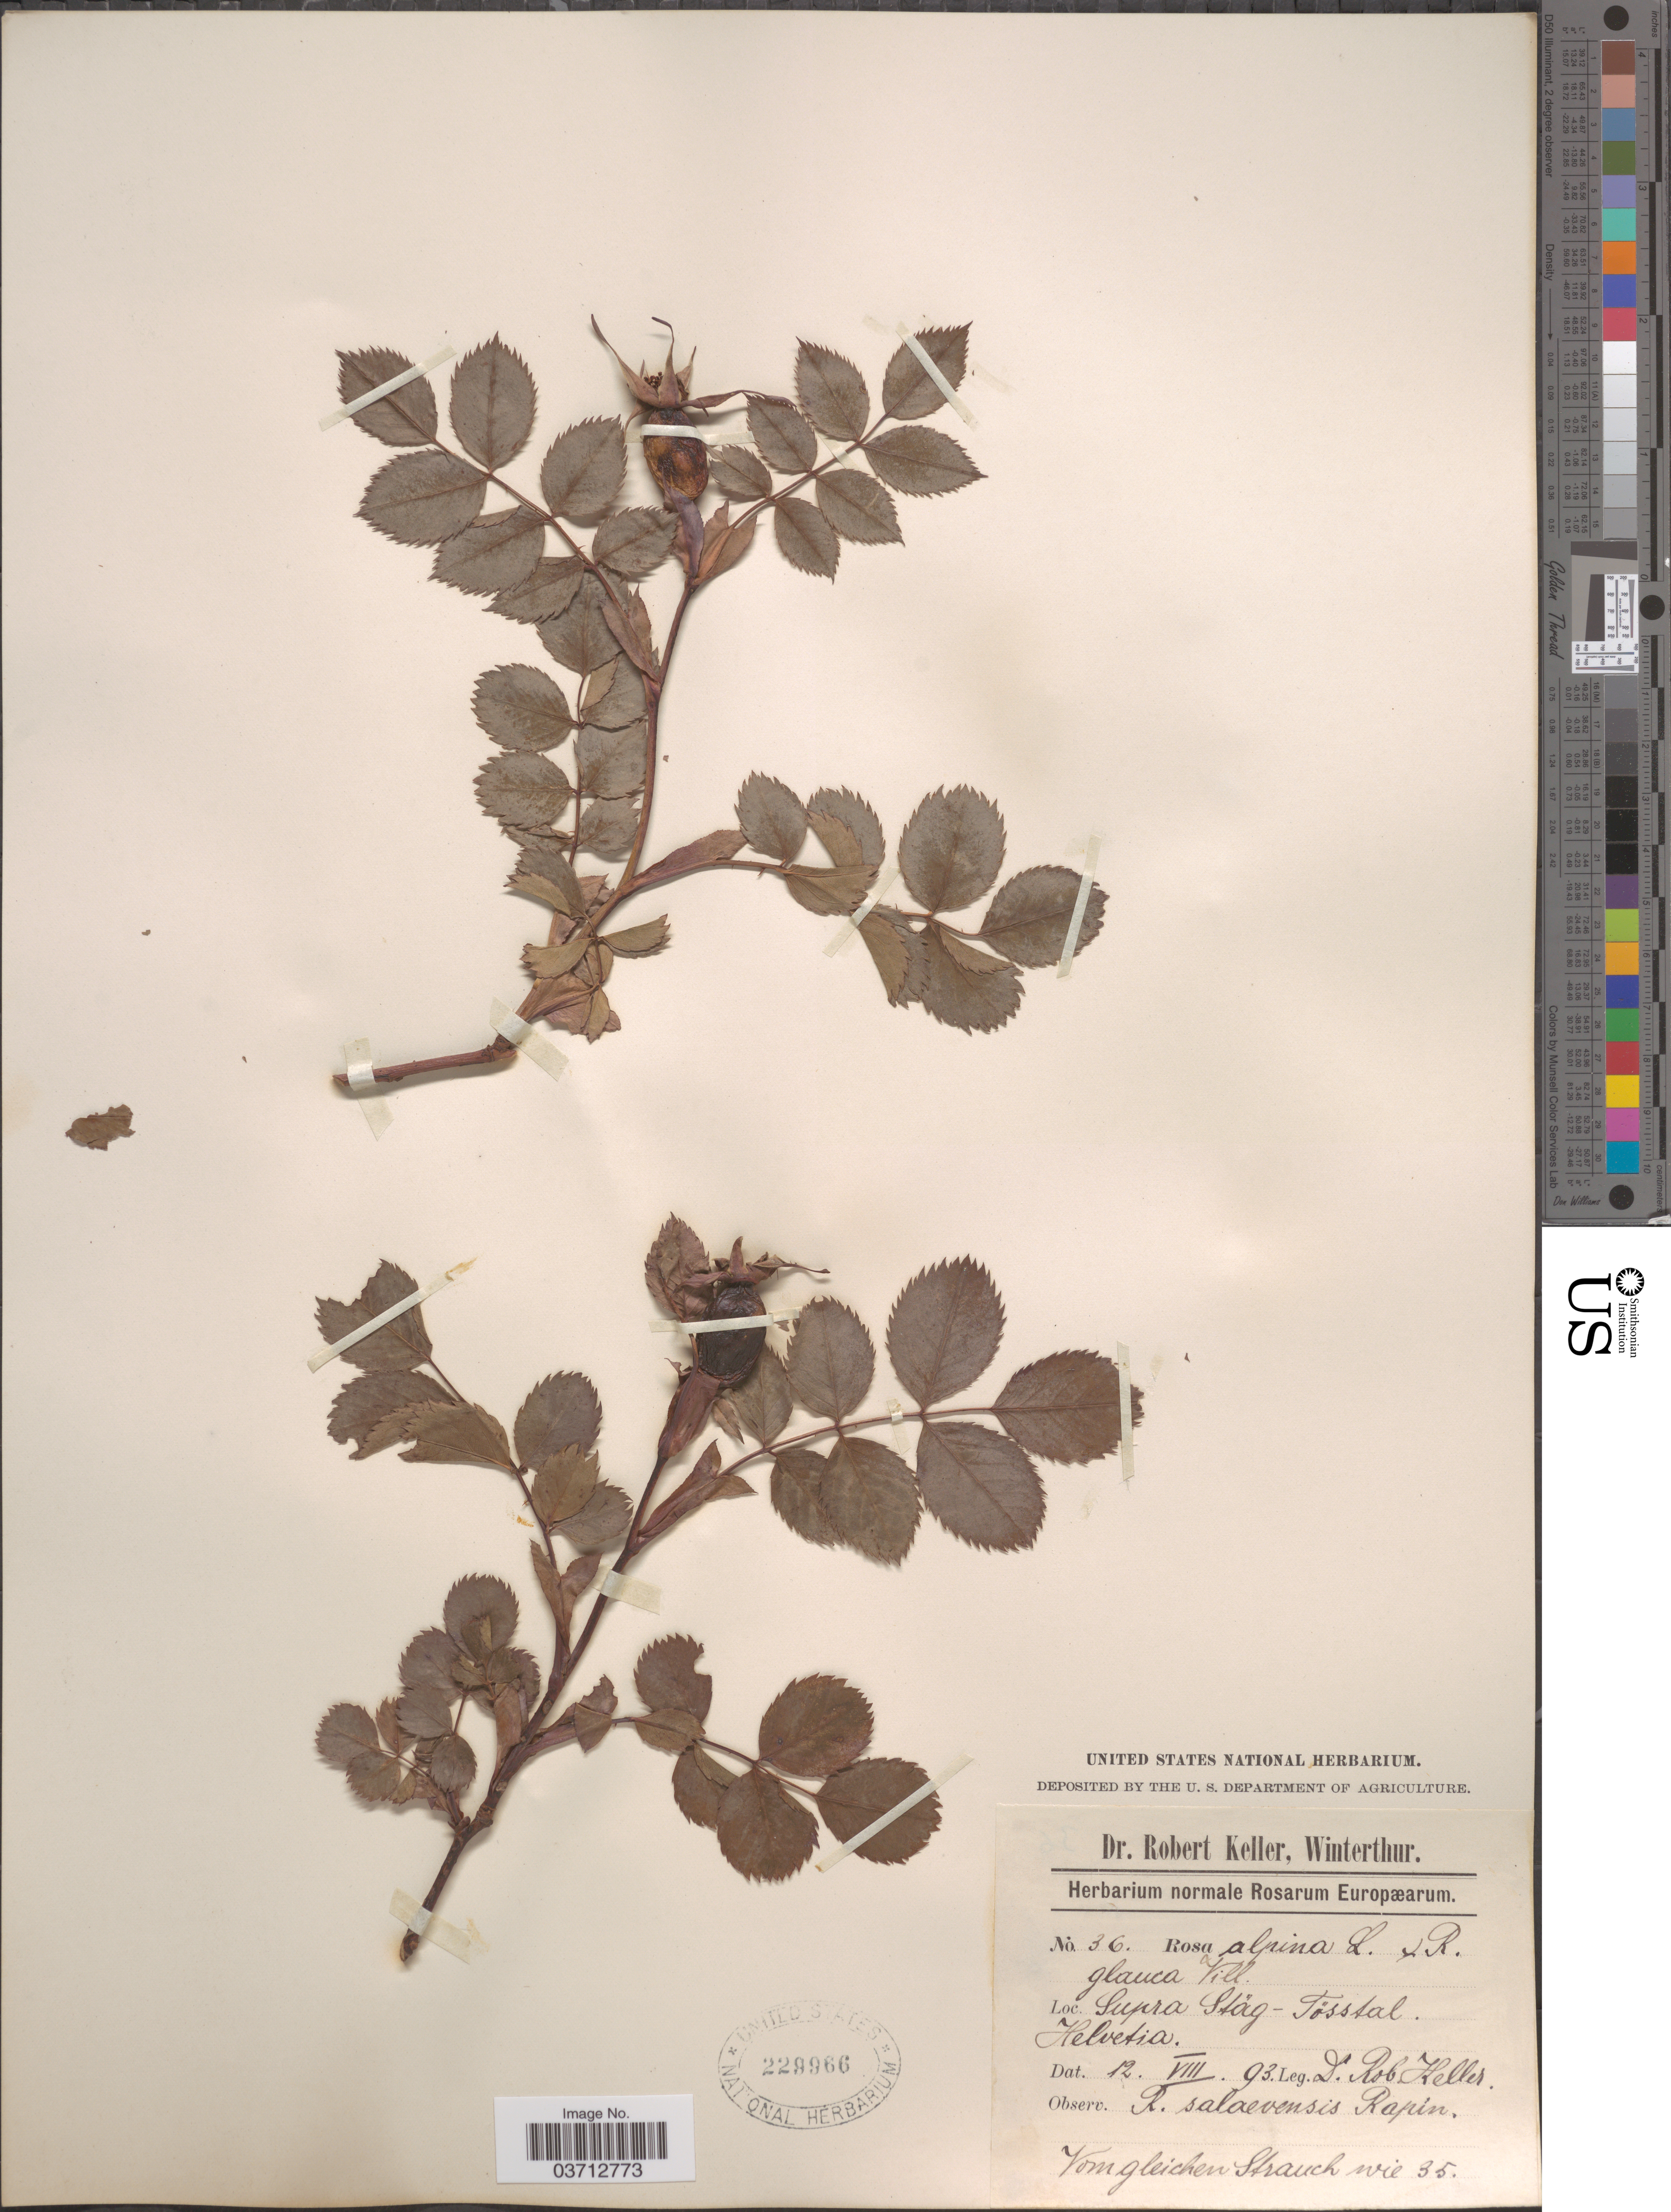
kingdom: Plantae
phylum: Tracheophyta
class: Magnoliopsida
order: Rosales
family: Rosaceae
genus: Rosa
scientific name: Rosa alpina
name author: L.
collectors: R. Keller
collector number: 36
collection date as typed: Transcribed d/m/y: 12/8/93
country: Switzerland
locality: Supra Stäg - Fösstal Helvetia.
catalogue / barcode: US 229966